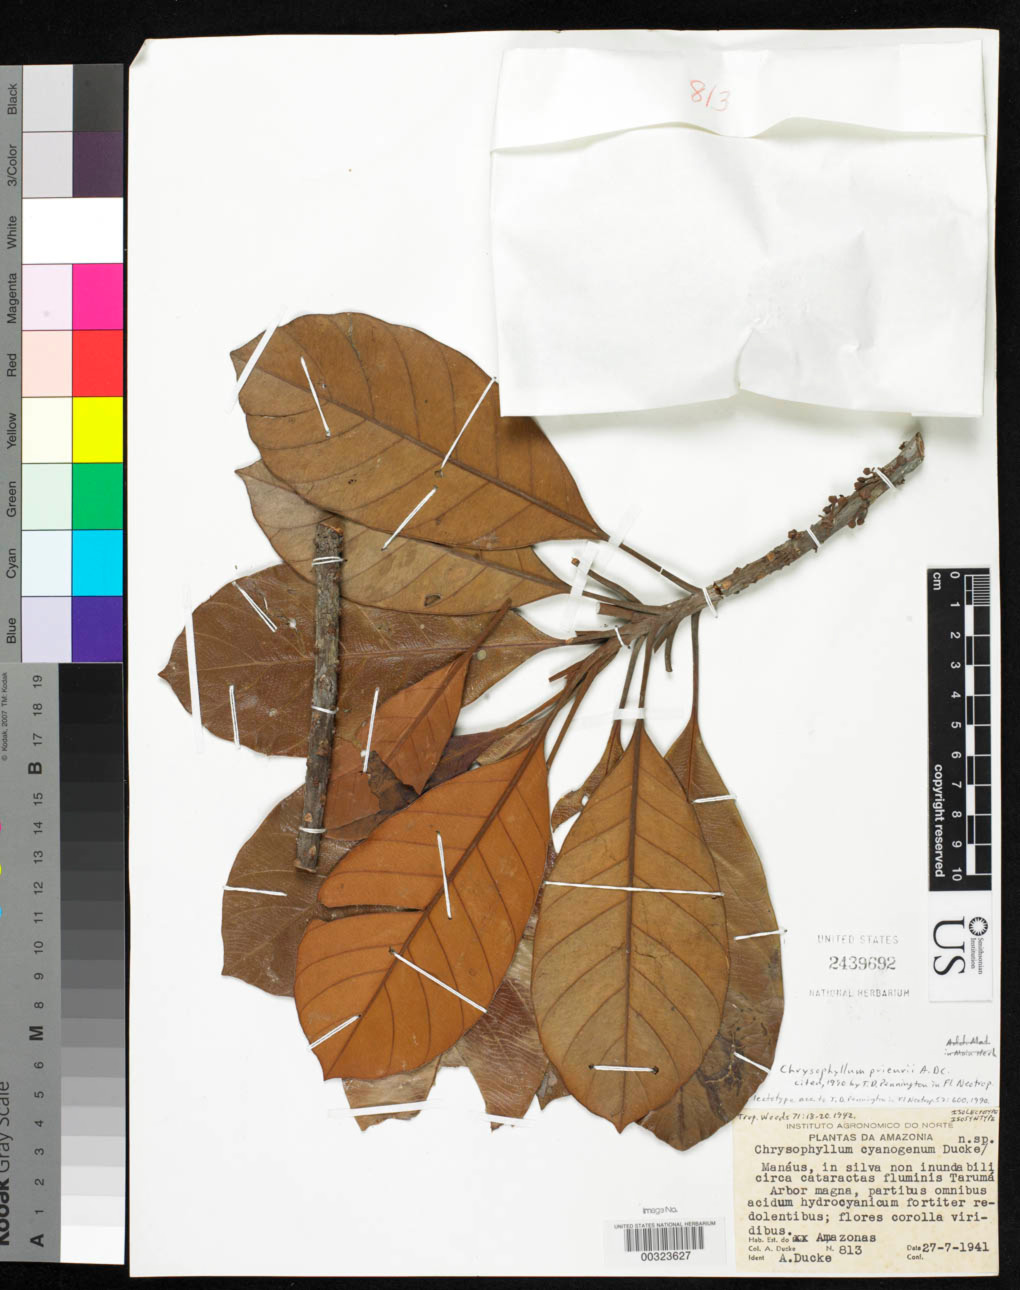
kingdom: Plantae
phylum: Tracheophyta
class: Magnoliopsida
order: Ericales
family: Sapotaceae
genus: Chrysophyllum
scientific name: Chrysophyllum cyanogenum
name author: Ducke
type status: Isolectotype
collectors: A. Ducke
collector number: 813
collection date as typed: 27 Jul 1941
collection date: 1941-07-27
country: Brazil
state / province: Amazonas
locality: Manaus, near waterfalls, Taruma.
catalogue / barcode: US 2439692